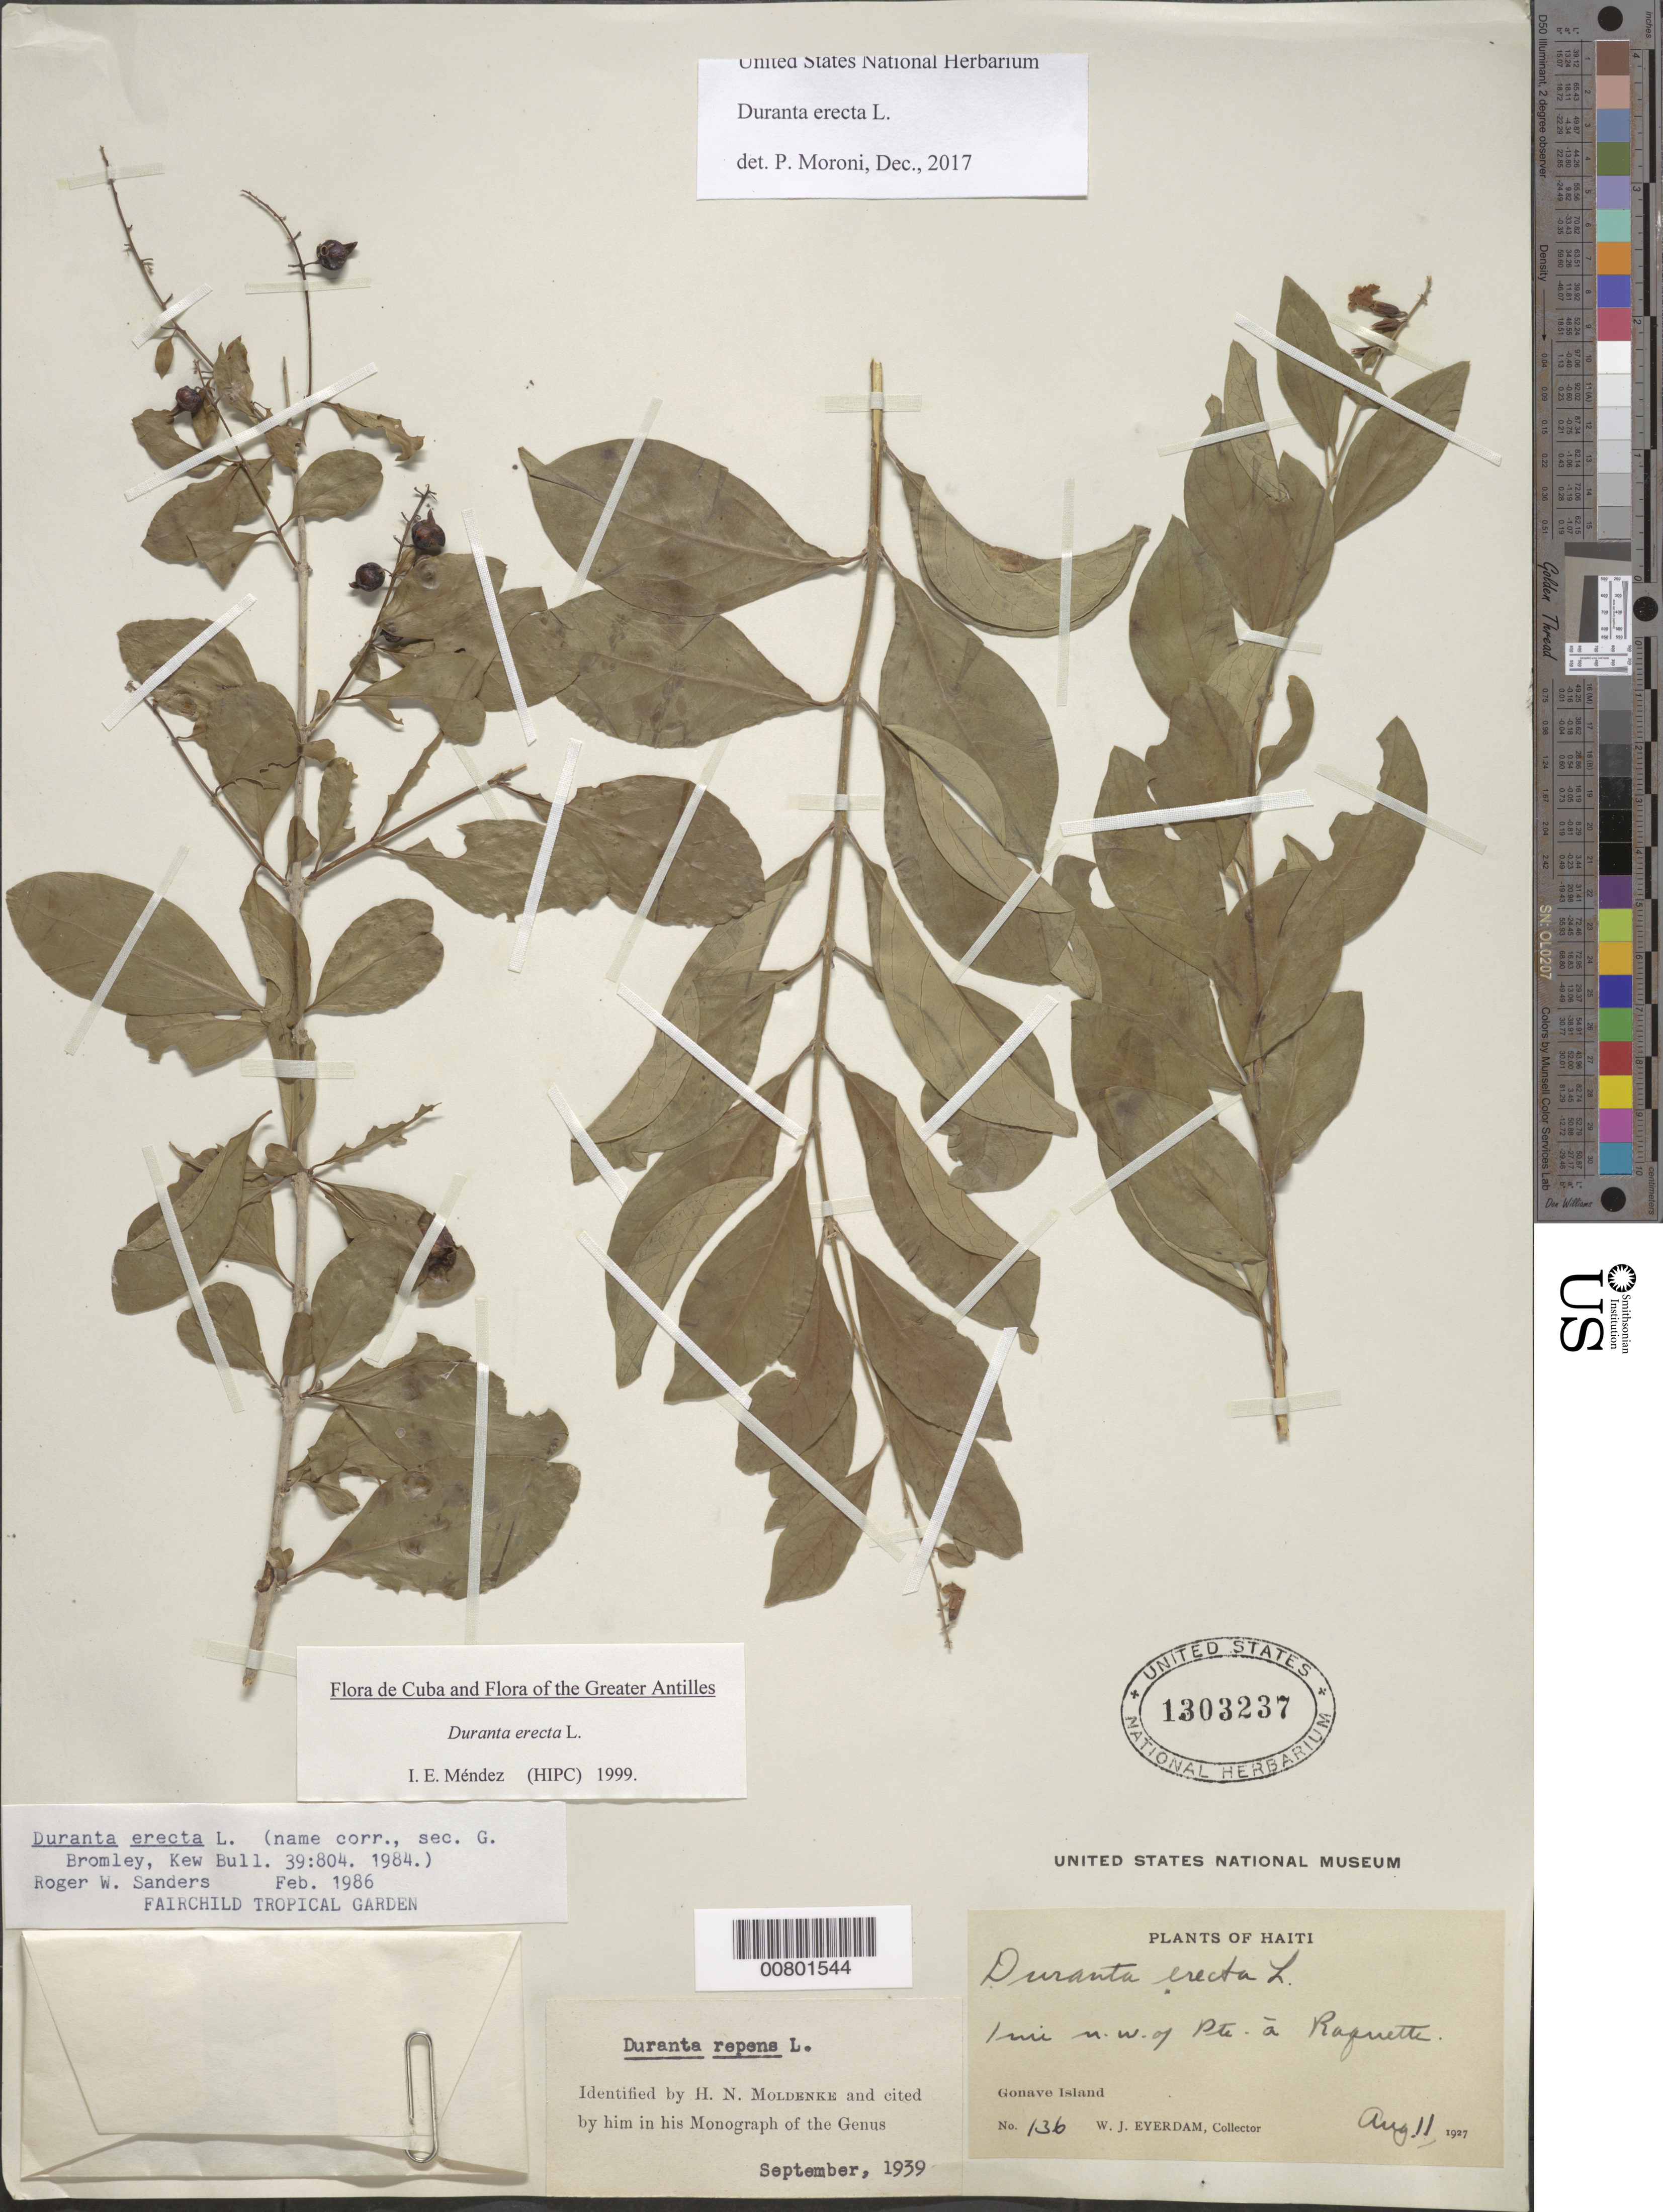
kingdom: Plantae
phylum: Tracheophyta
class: Magnoliopsida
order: Lamiales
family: Verbenaceae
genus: Duranta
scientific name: Duranta erecta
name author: L.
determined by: Méndez, Isidro E., (HIPC)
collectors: W. J. Eyerdam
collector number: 136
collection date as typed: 11 Aug 1927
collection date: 1927-08-11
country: Haiti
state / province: Ouest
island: Île de la Gonâve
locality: I mile NW of Pte à Raquette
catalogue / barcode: US 1303237